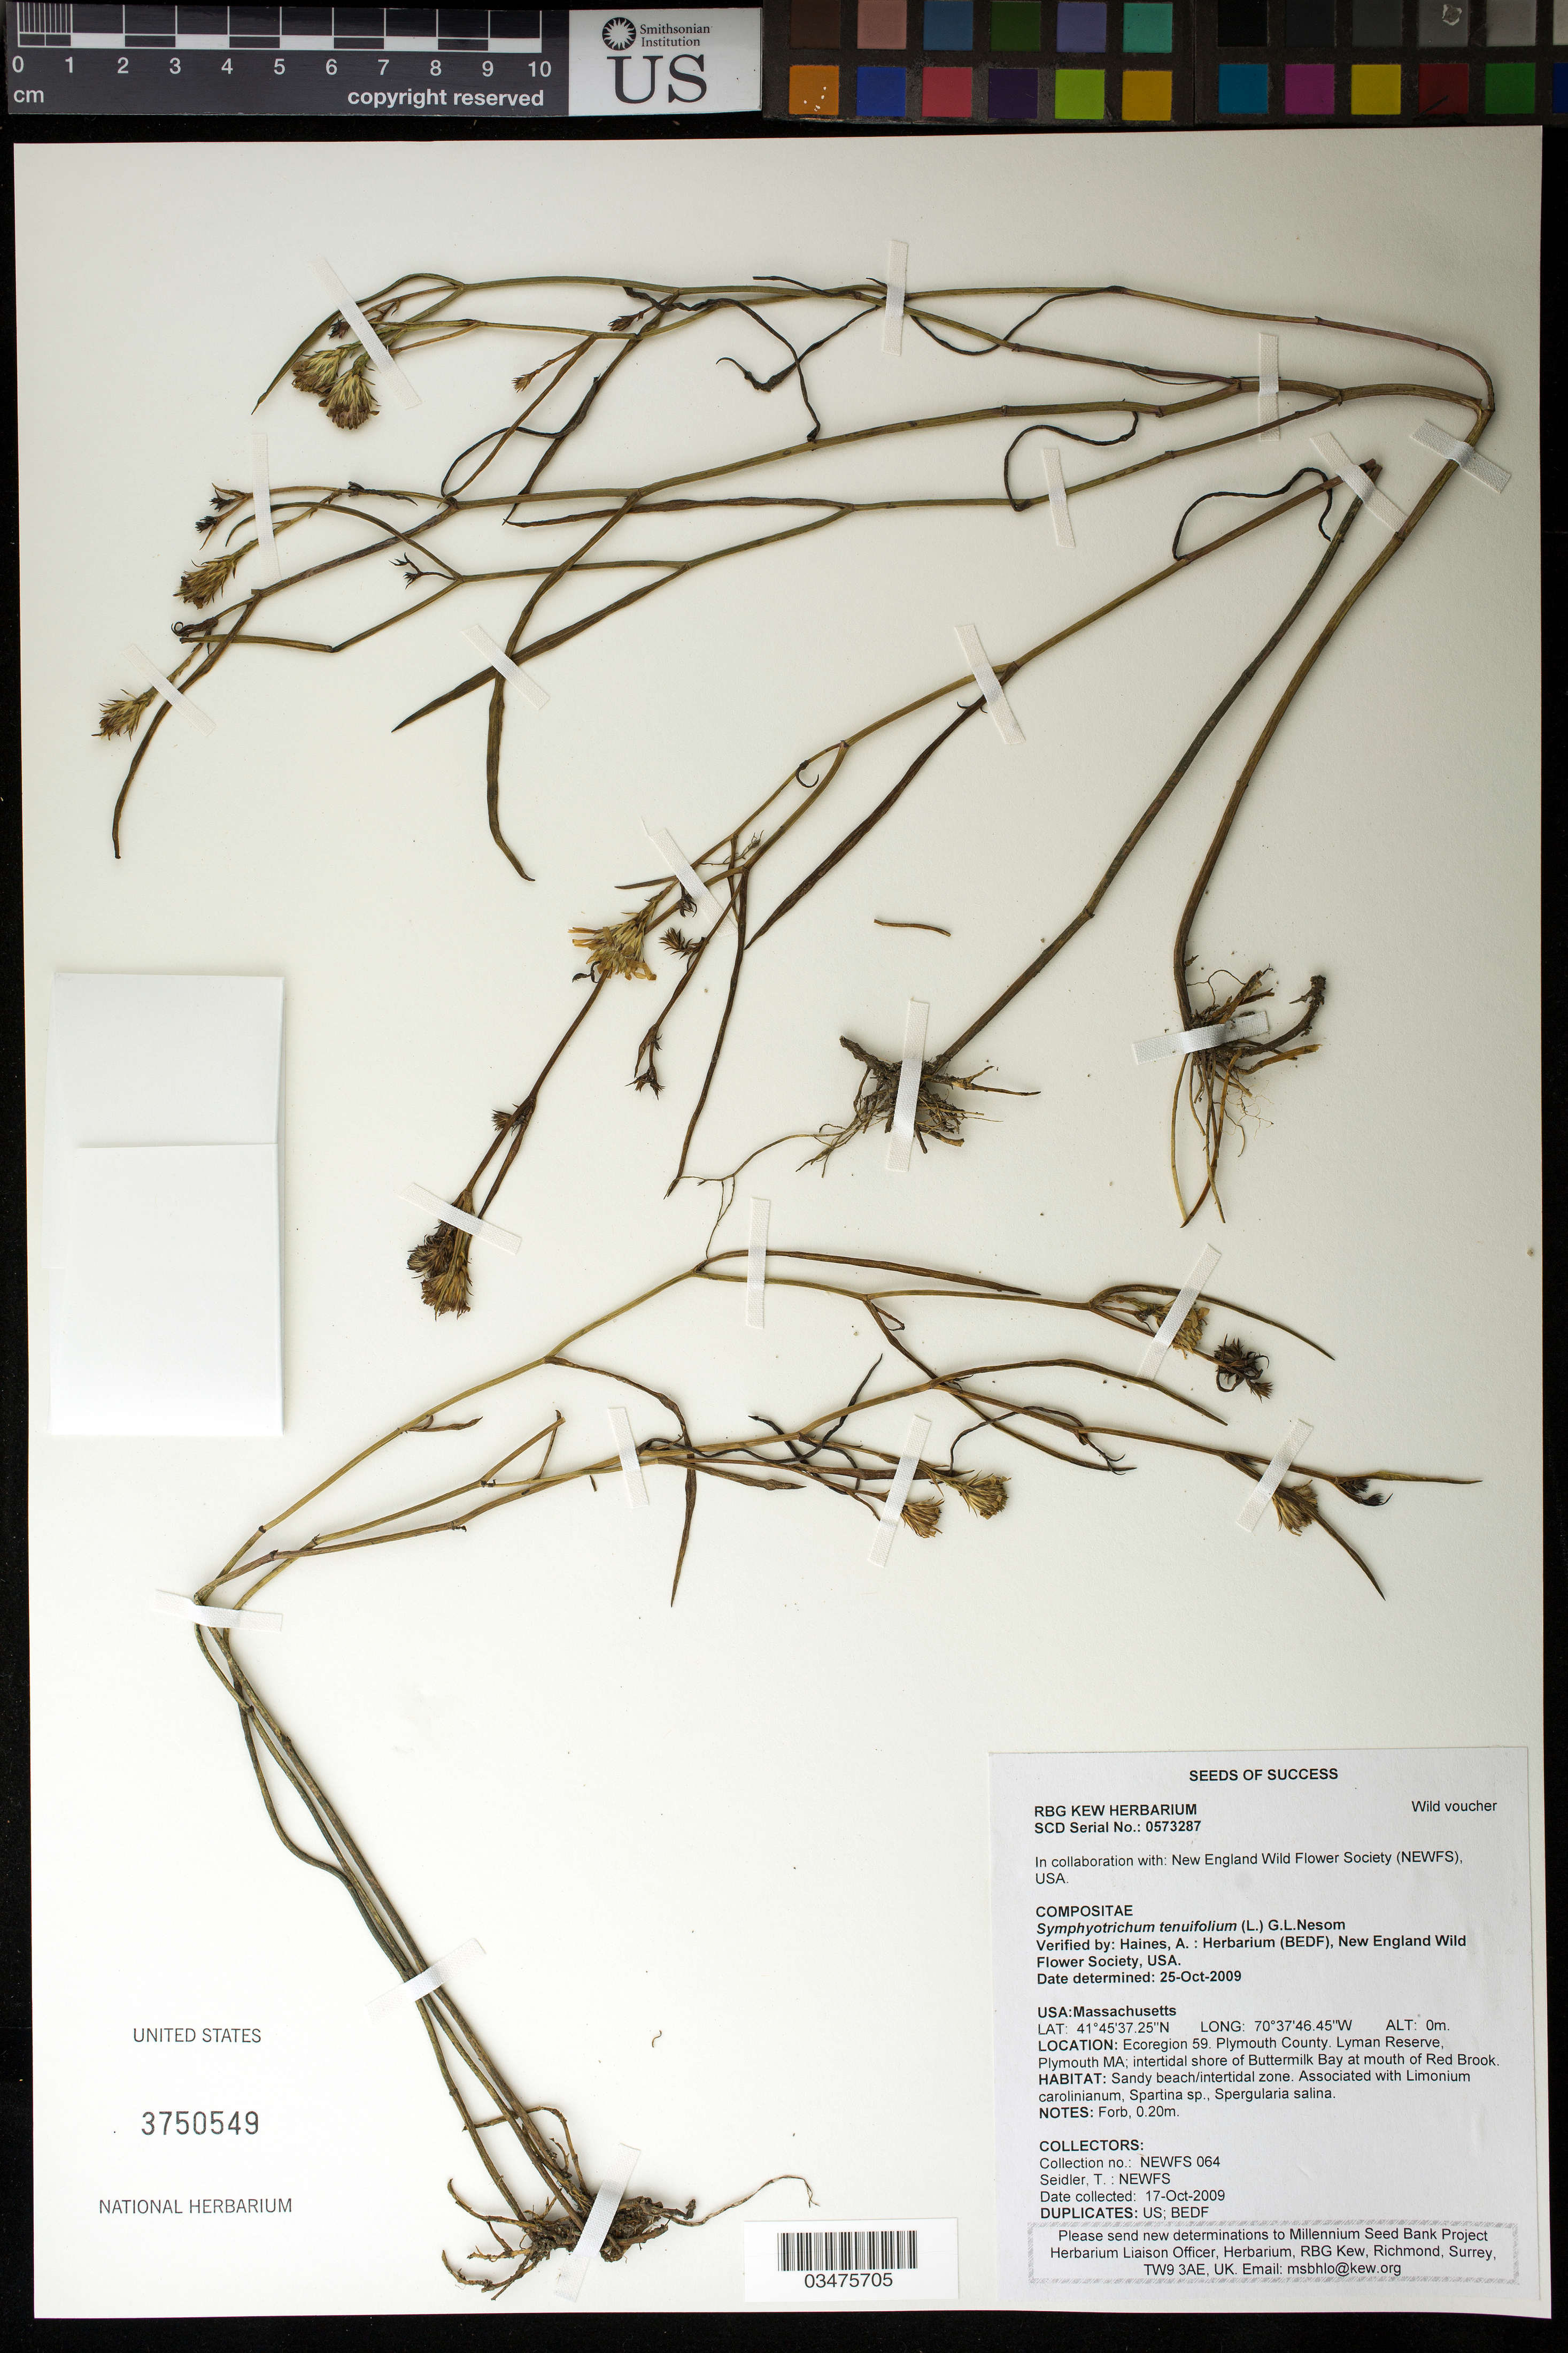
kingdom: Plantae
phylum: Tracheophyta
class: Magnoliopsida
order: Asterales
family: Asteraceae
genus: Symphyotrichum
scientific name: Symphyotrichum tenuifolium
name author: (L.) G.L. Nesom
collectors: T. Seidler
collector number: NEWFS 064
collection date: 2009-10-17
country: United States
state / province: Massachusetts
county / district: Plymouth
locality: Lyman Reserve, shore of Buttermilk Bay at mouth of Red Brook.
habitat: Sandy beach/intertidal zone.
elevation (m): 0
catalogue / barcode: US 3750549